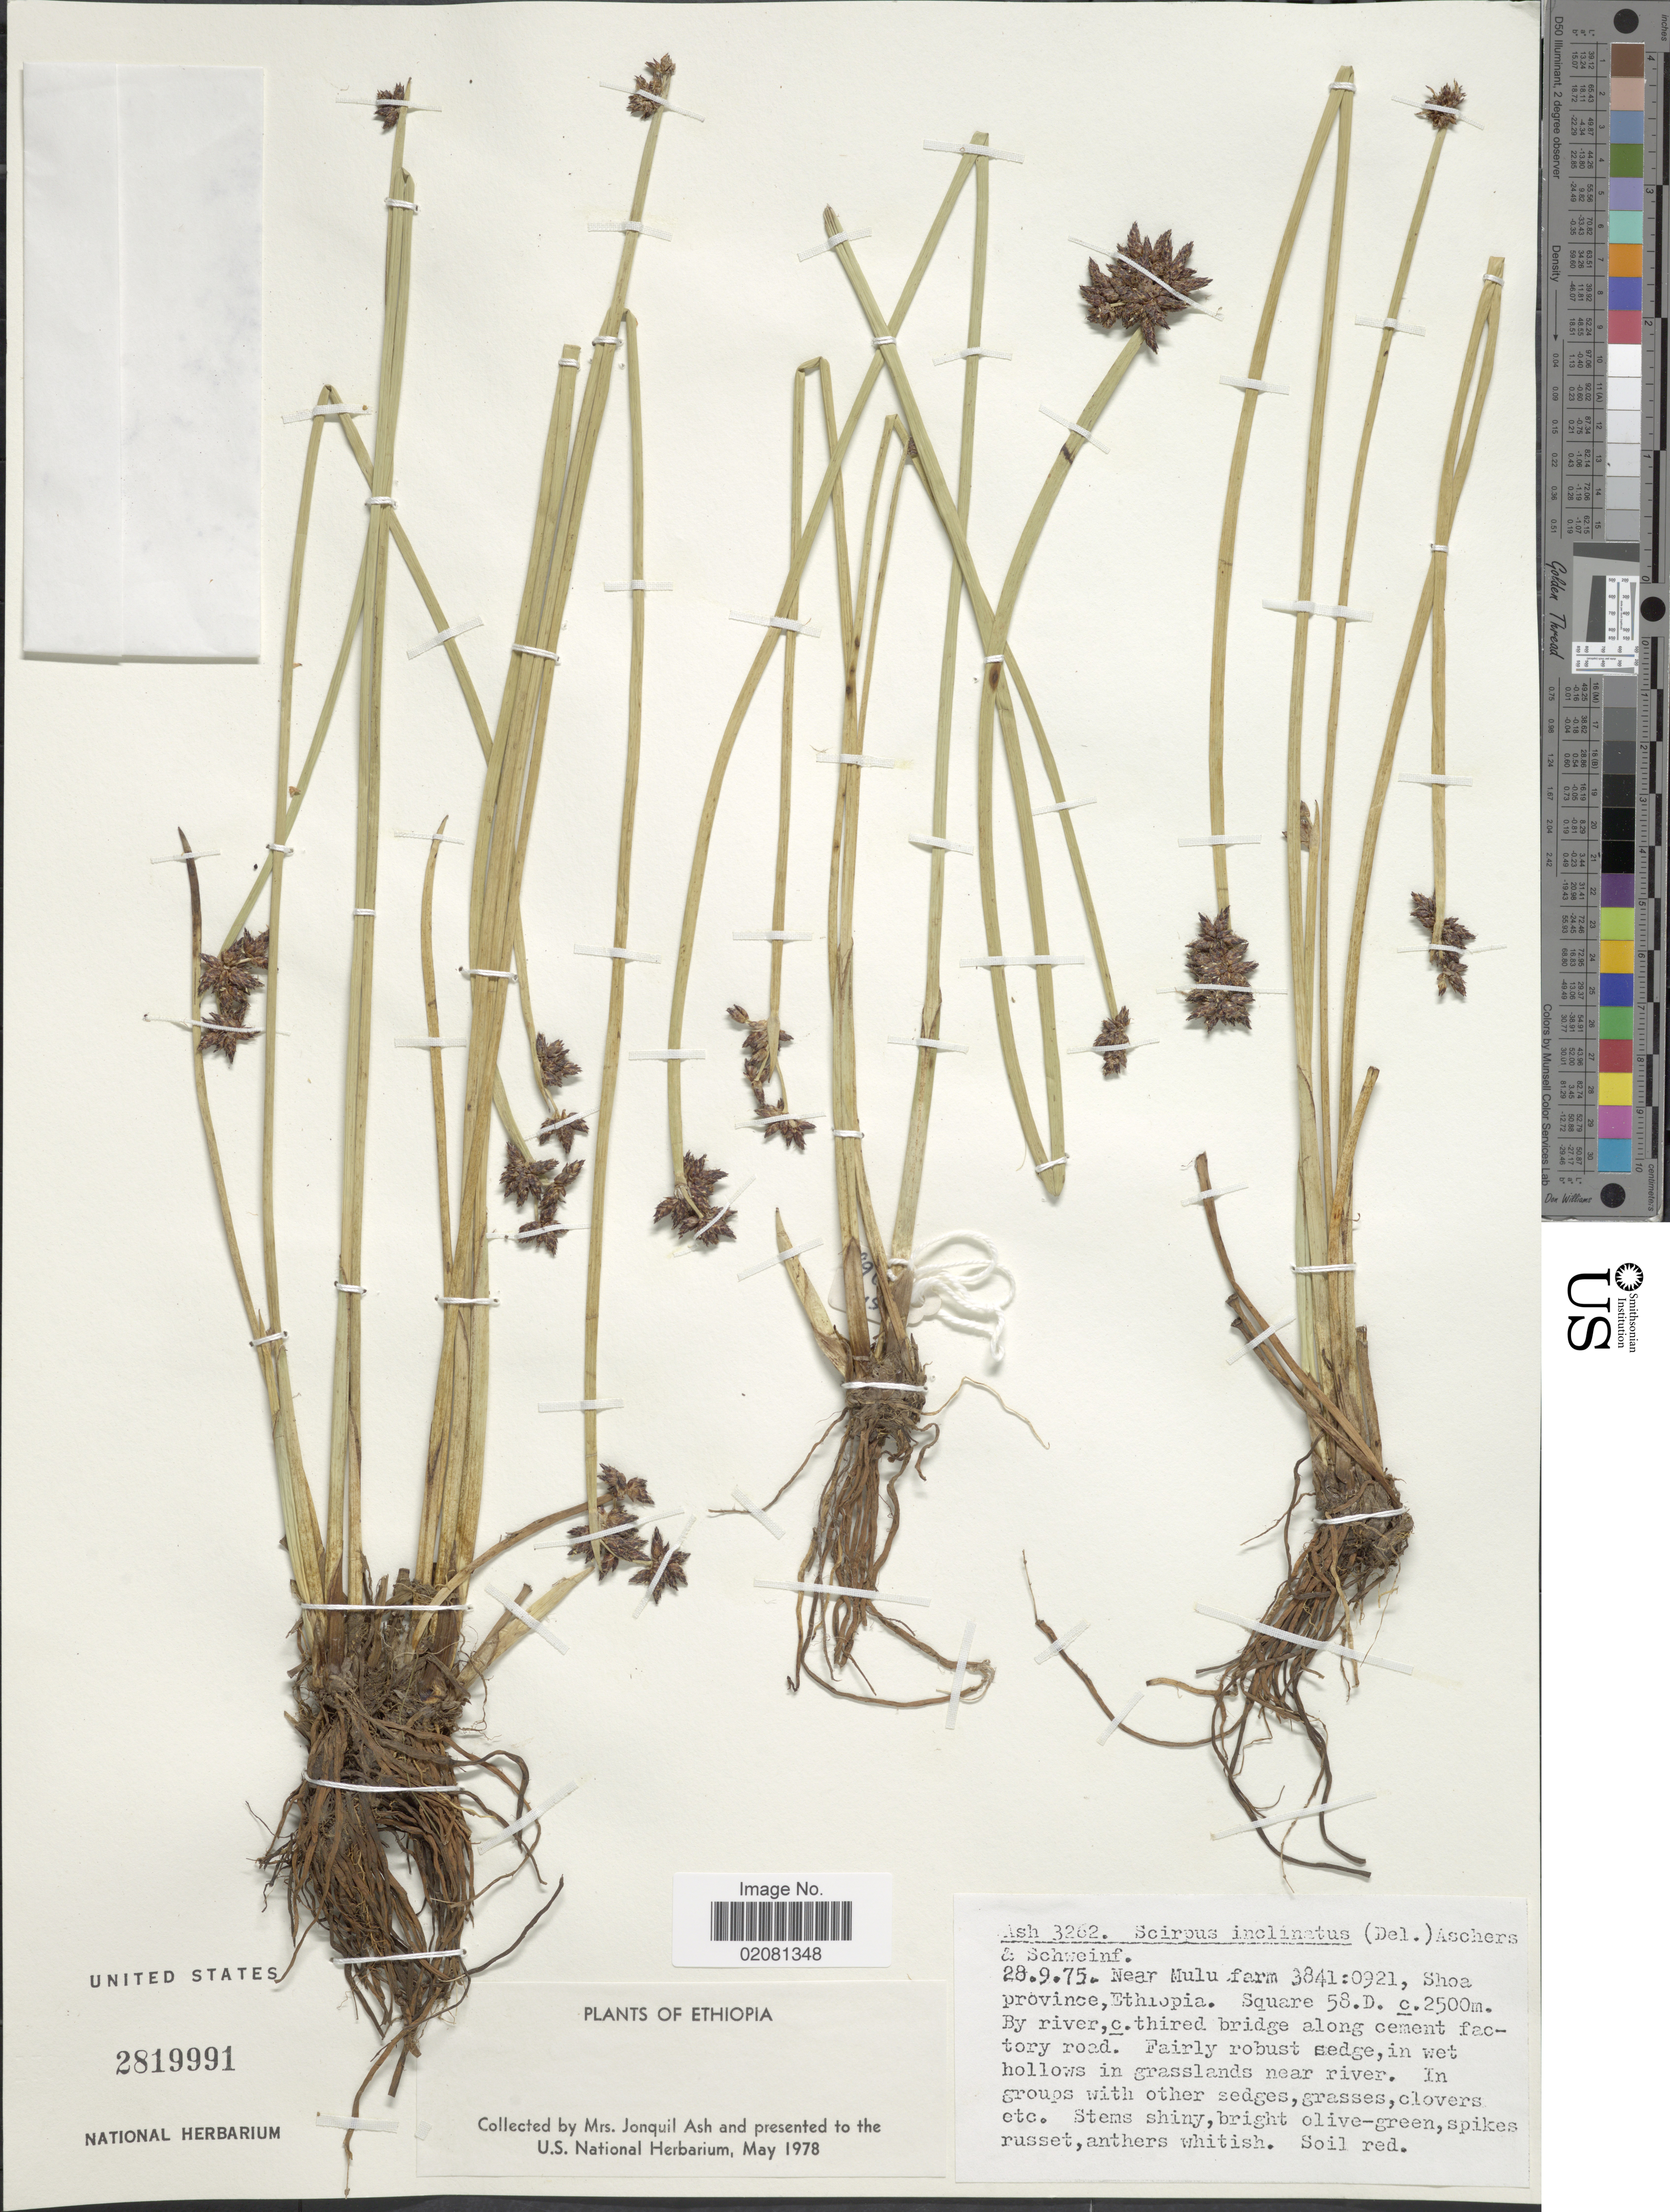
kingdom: Plantae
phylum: Tracheophyta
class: Liliopsida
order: Poales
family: Cyperaceae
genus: Schoenoplectus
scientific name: Schoenoplectus corymbosus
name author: (Roth ex Roem. & Schult.) J. Raynal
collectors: J. Ash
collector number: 3262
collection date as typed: Transcribed d/m/y: 28/9/75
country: Ethiopia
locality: Near Mulu farm, Shoa Province, Square 58.D., by river, c. thired bridge along cement factory road.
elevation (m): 2500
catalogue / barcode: US 219991